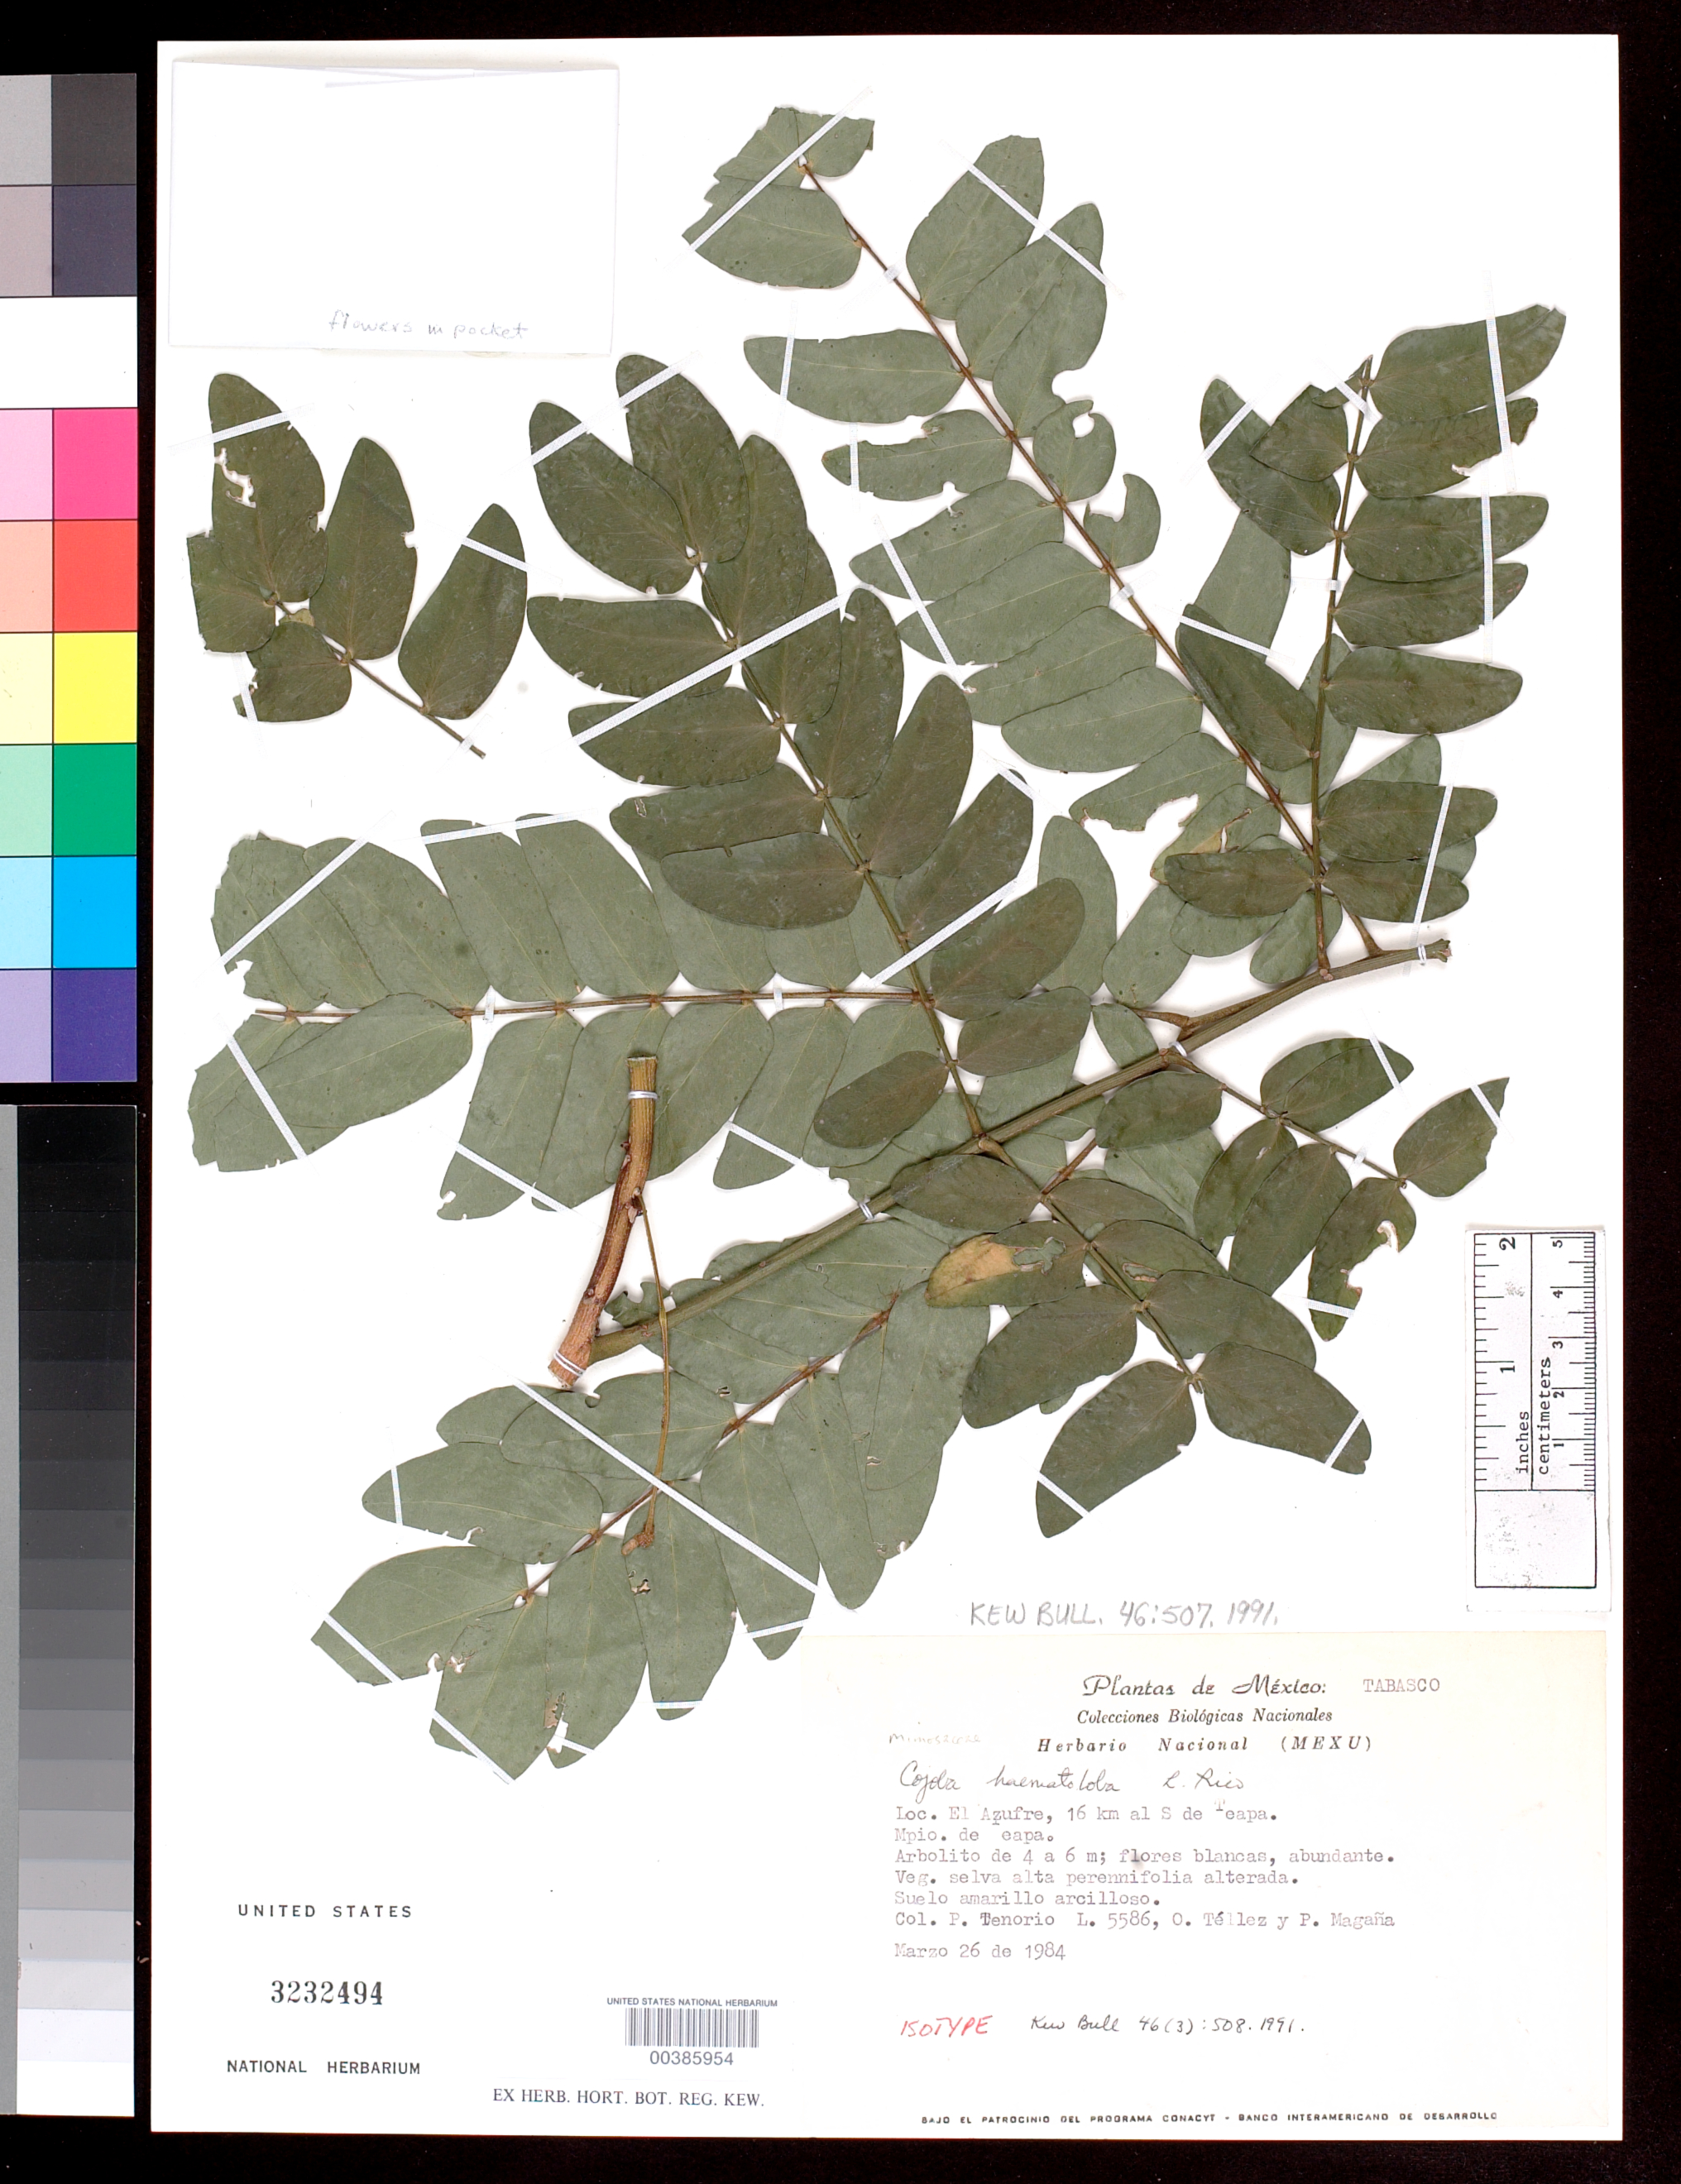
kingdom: Plantae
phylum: Tracheophyta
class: Magnoliopsida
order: Fabales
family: Fabaceae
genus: Cojoba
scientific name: Cojoba haematoloba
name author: L. Rico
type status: Isotype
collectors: P. Tenorio L.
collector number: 5586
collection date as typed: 26 Mar 1984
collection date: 1984-03-26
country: Mexico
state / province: Tabasco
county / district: Teapa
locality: El Azufre, 16 km al S de Teapa.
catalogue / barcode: US 3232494